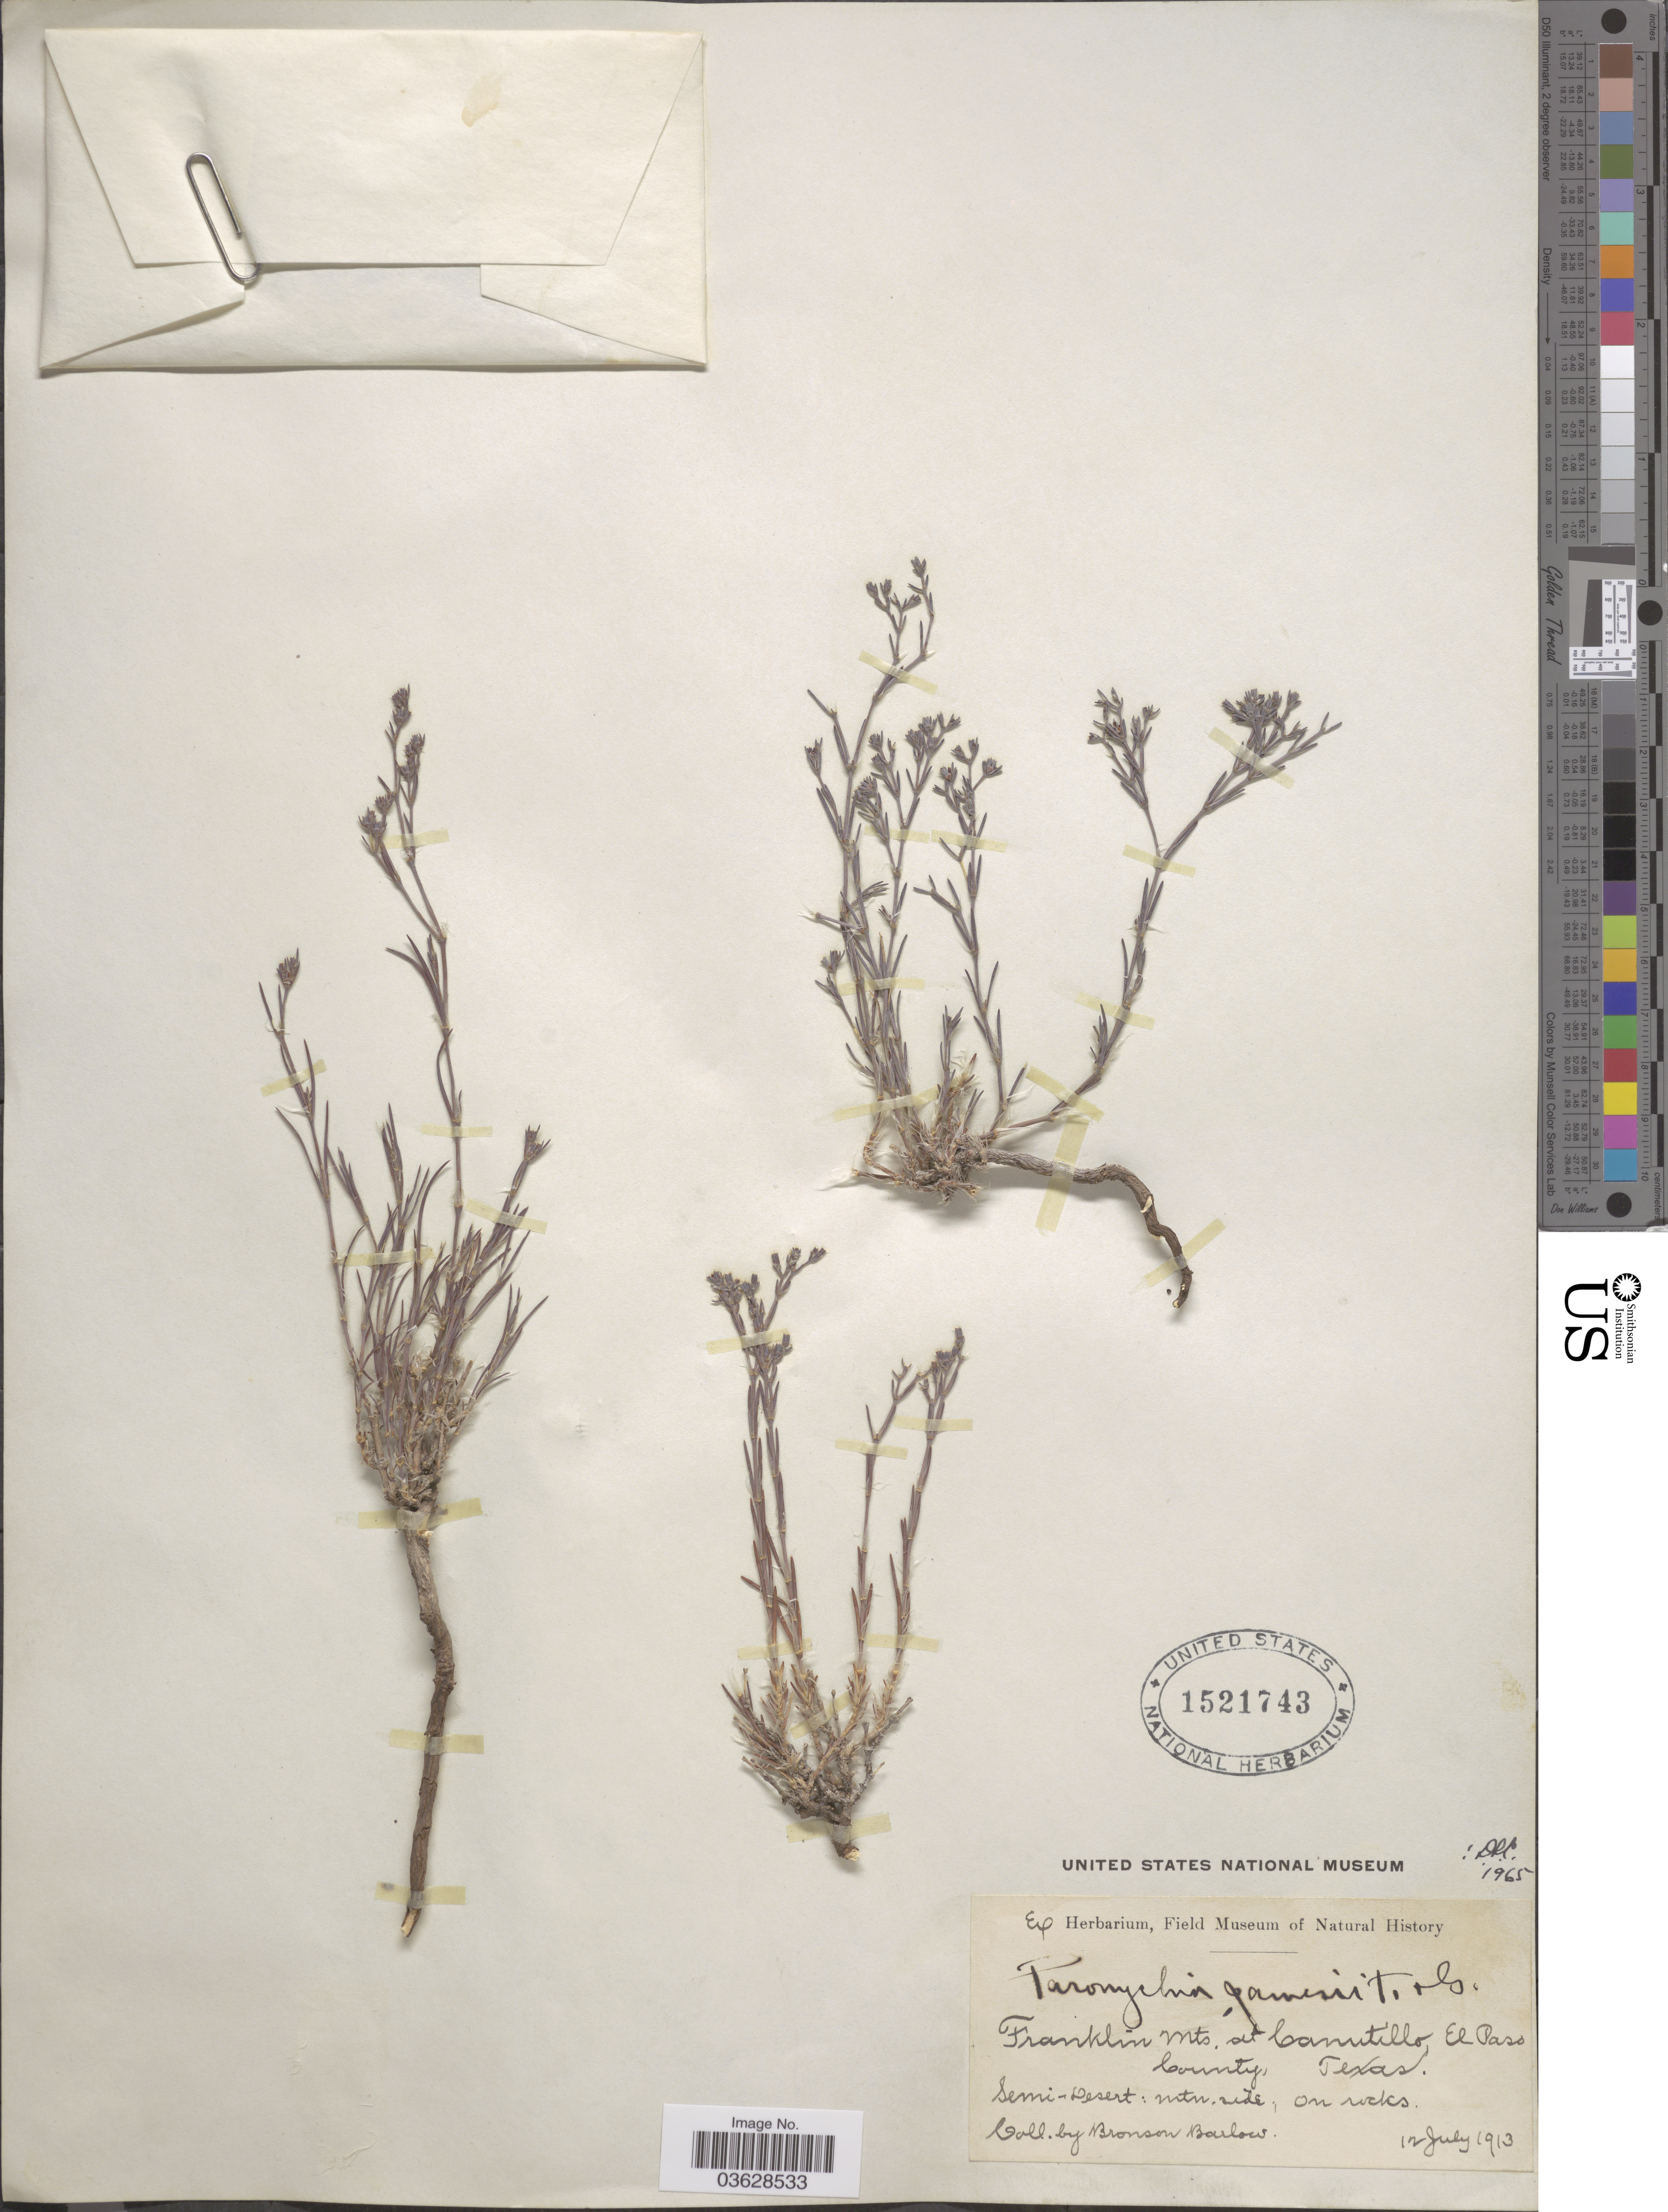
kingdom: Plantae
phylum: Tracheophyta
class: Magnoliopsida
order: Caryophyllales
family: Caryophyllaceae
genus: Paronychia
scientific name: Paronychia jamesii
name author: Torr. & A. Gray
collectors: Barlow, B.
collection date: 1913-07-12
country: United States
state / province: Texas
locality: Franklin Mts. at Canutillo, El Paso County. Semi-Desert: Mtn. side.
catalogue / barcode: US 1521743